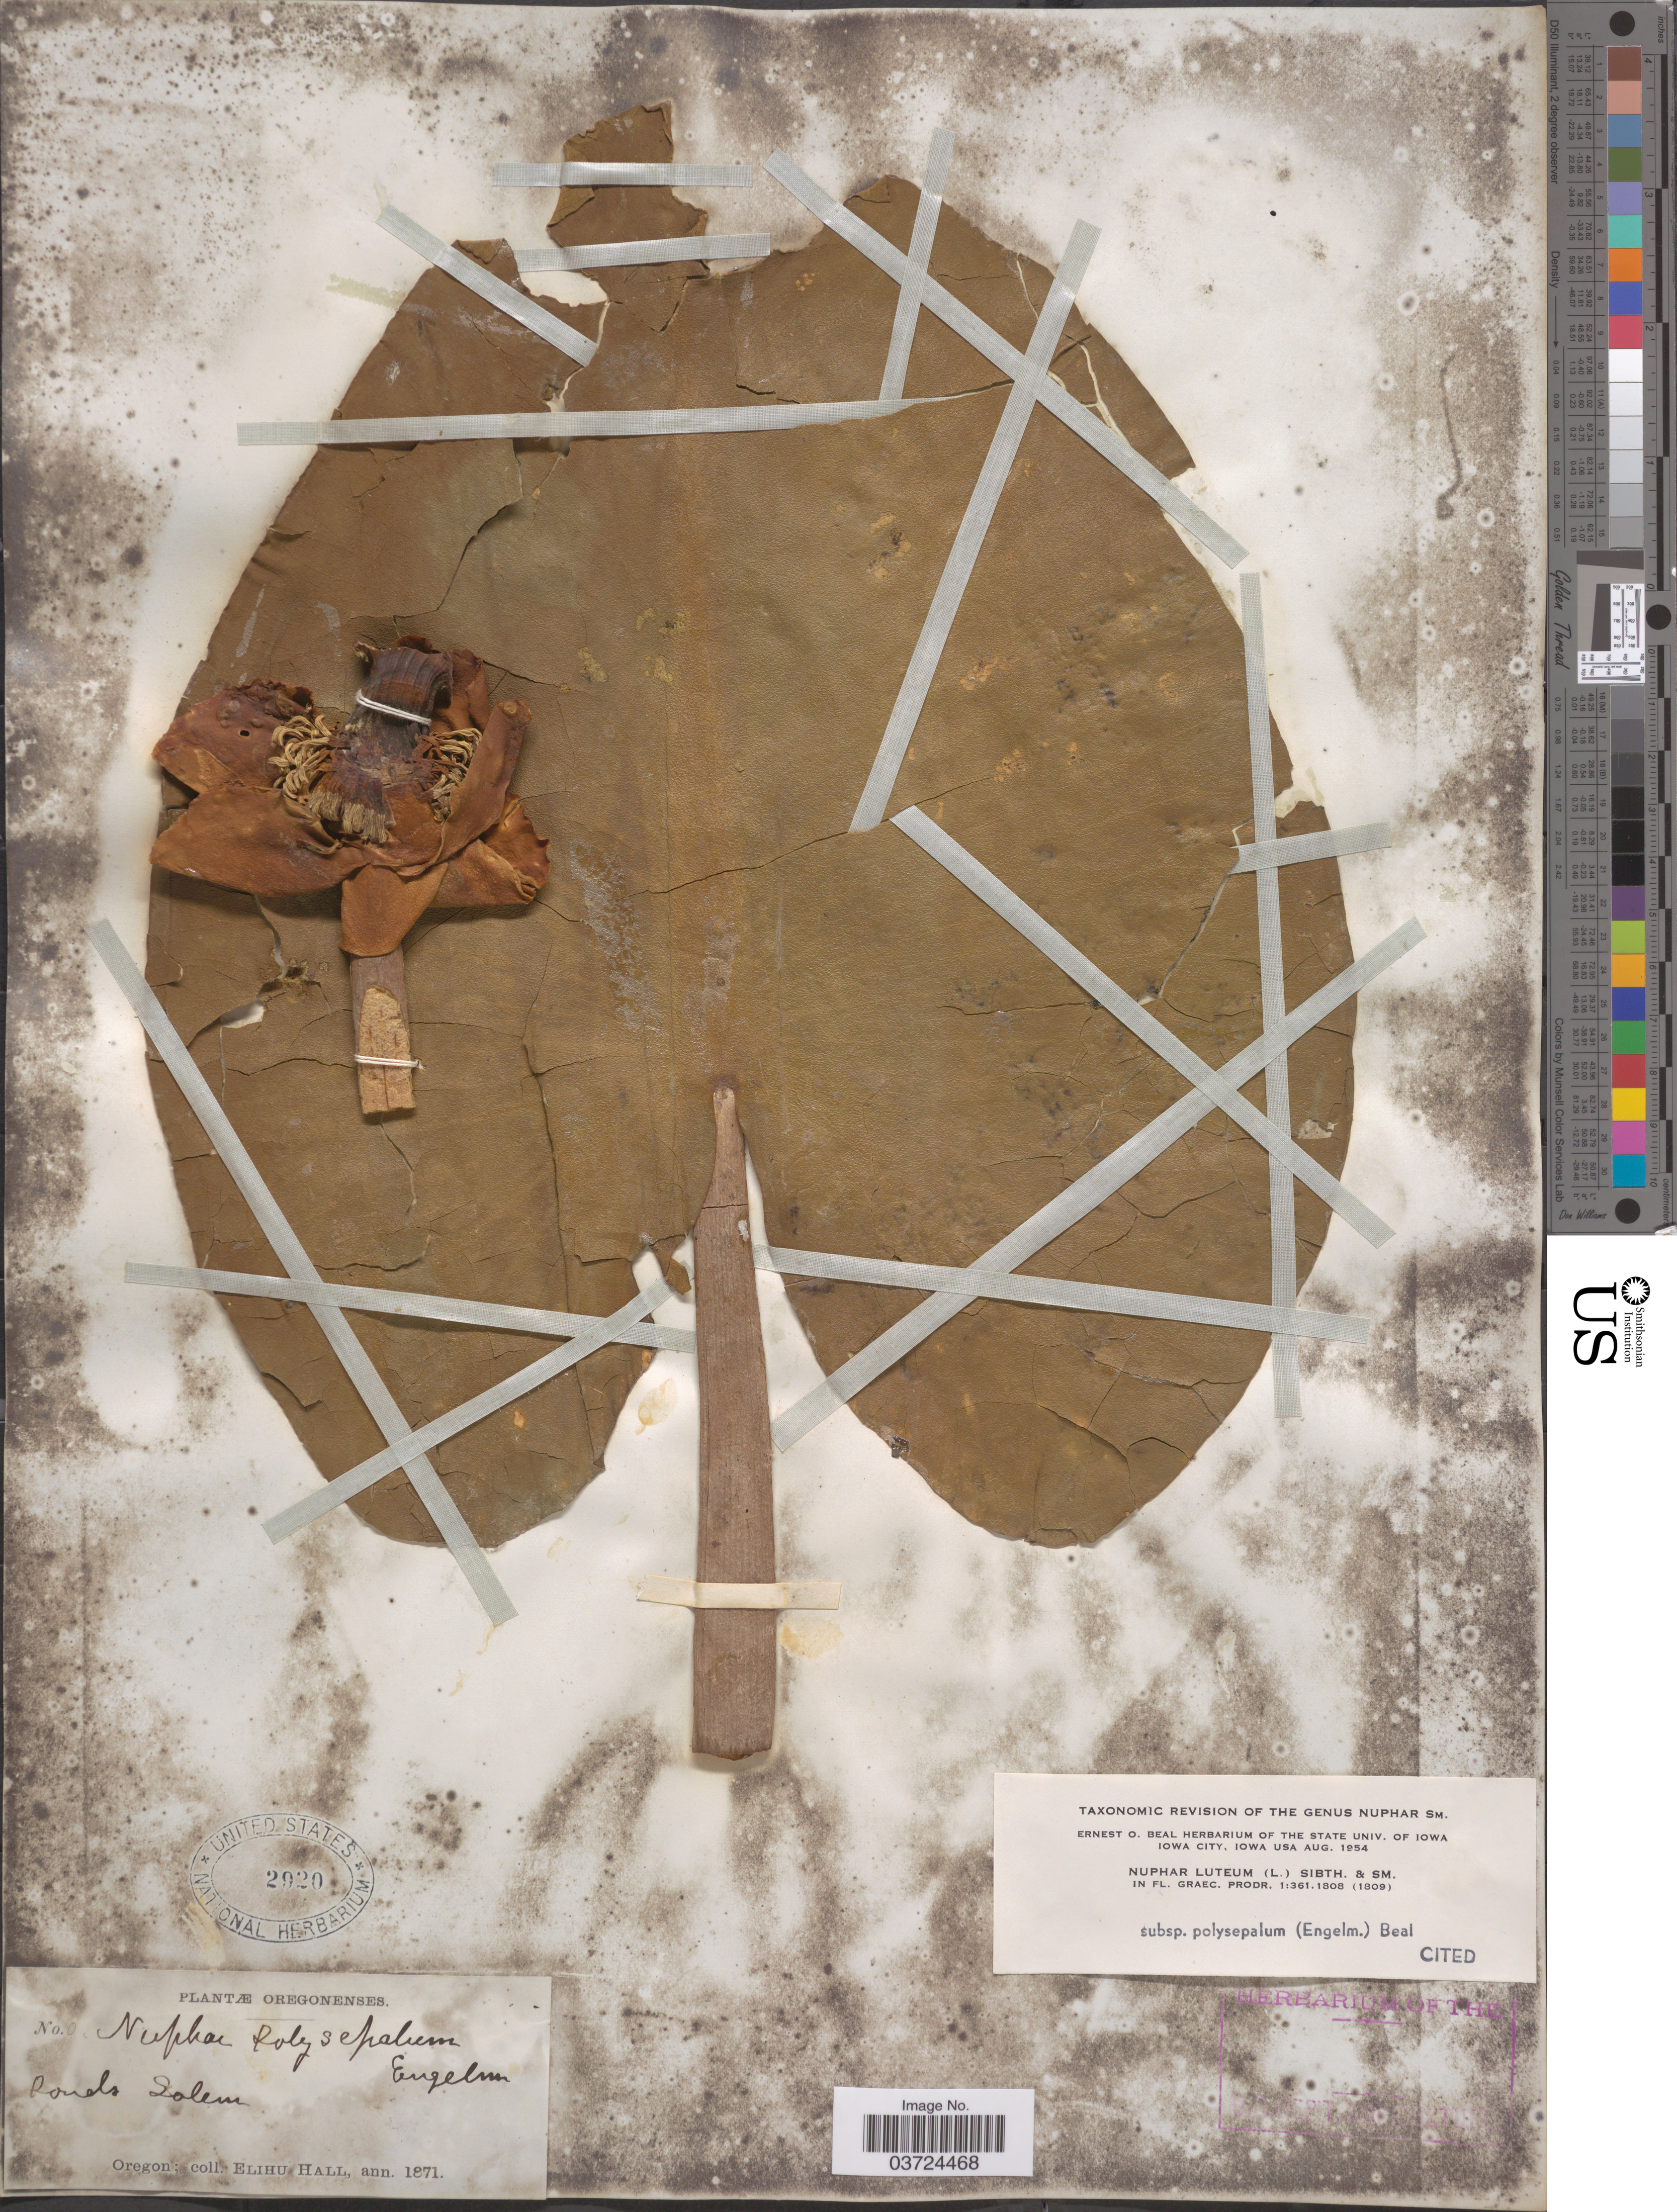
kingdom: Plantae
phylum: Tracheophyta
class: Magnoliopsida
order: Nymphaeales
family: Nymphaeaceae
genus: Nuphar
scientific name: Nuphar polysepala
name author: Englem.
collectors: E. Hall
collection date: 1871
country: United States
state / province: Oregon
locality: Ponds Salem.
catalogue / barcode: US 2920